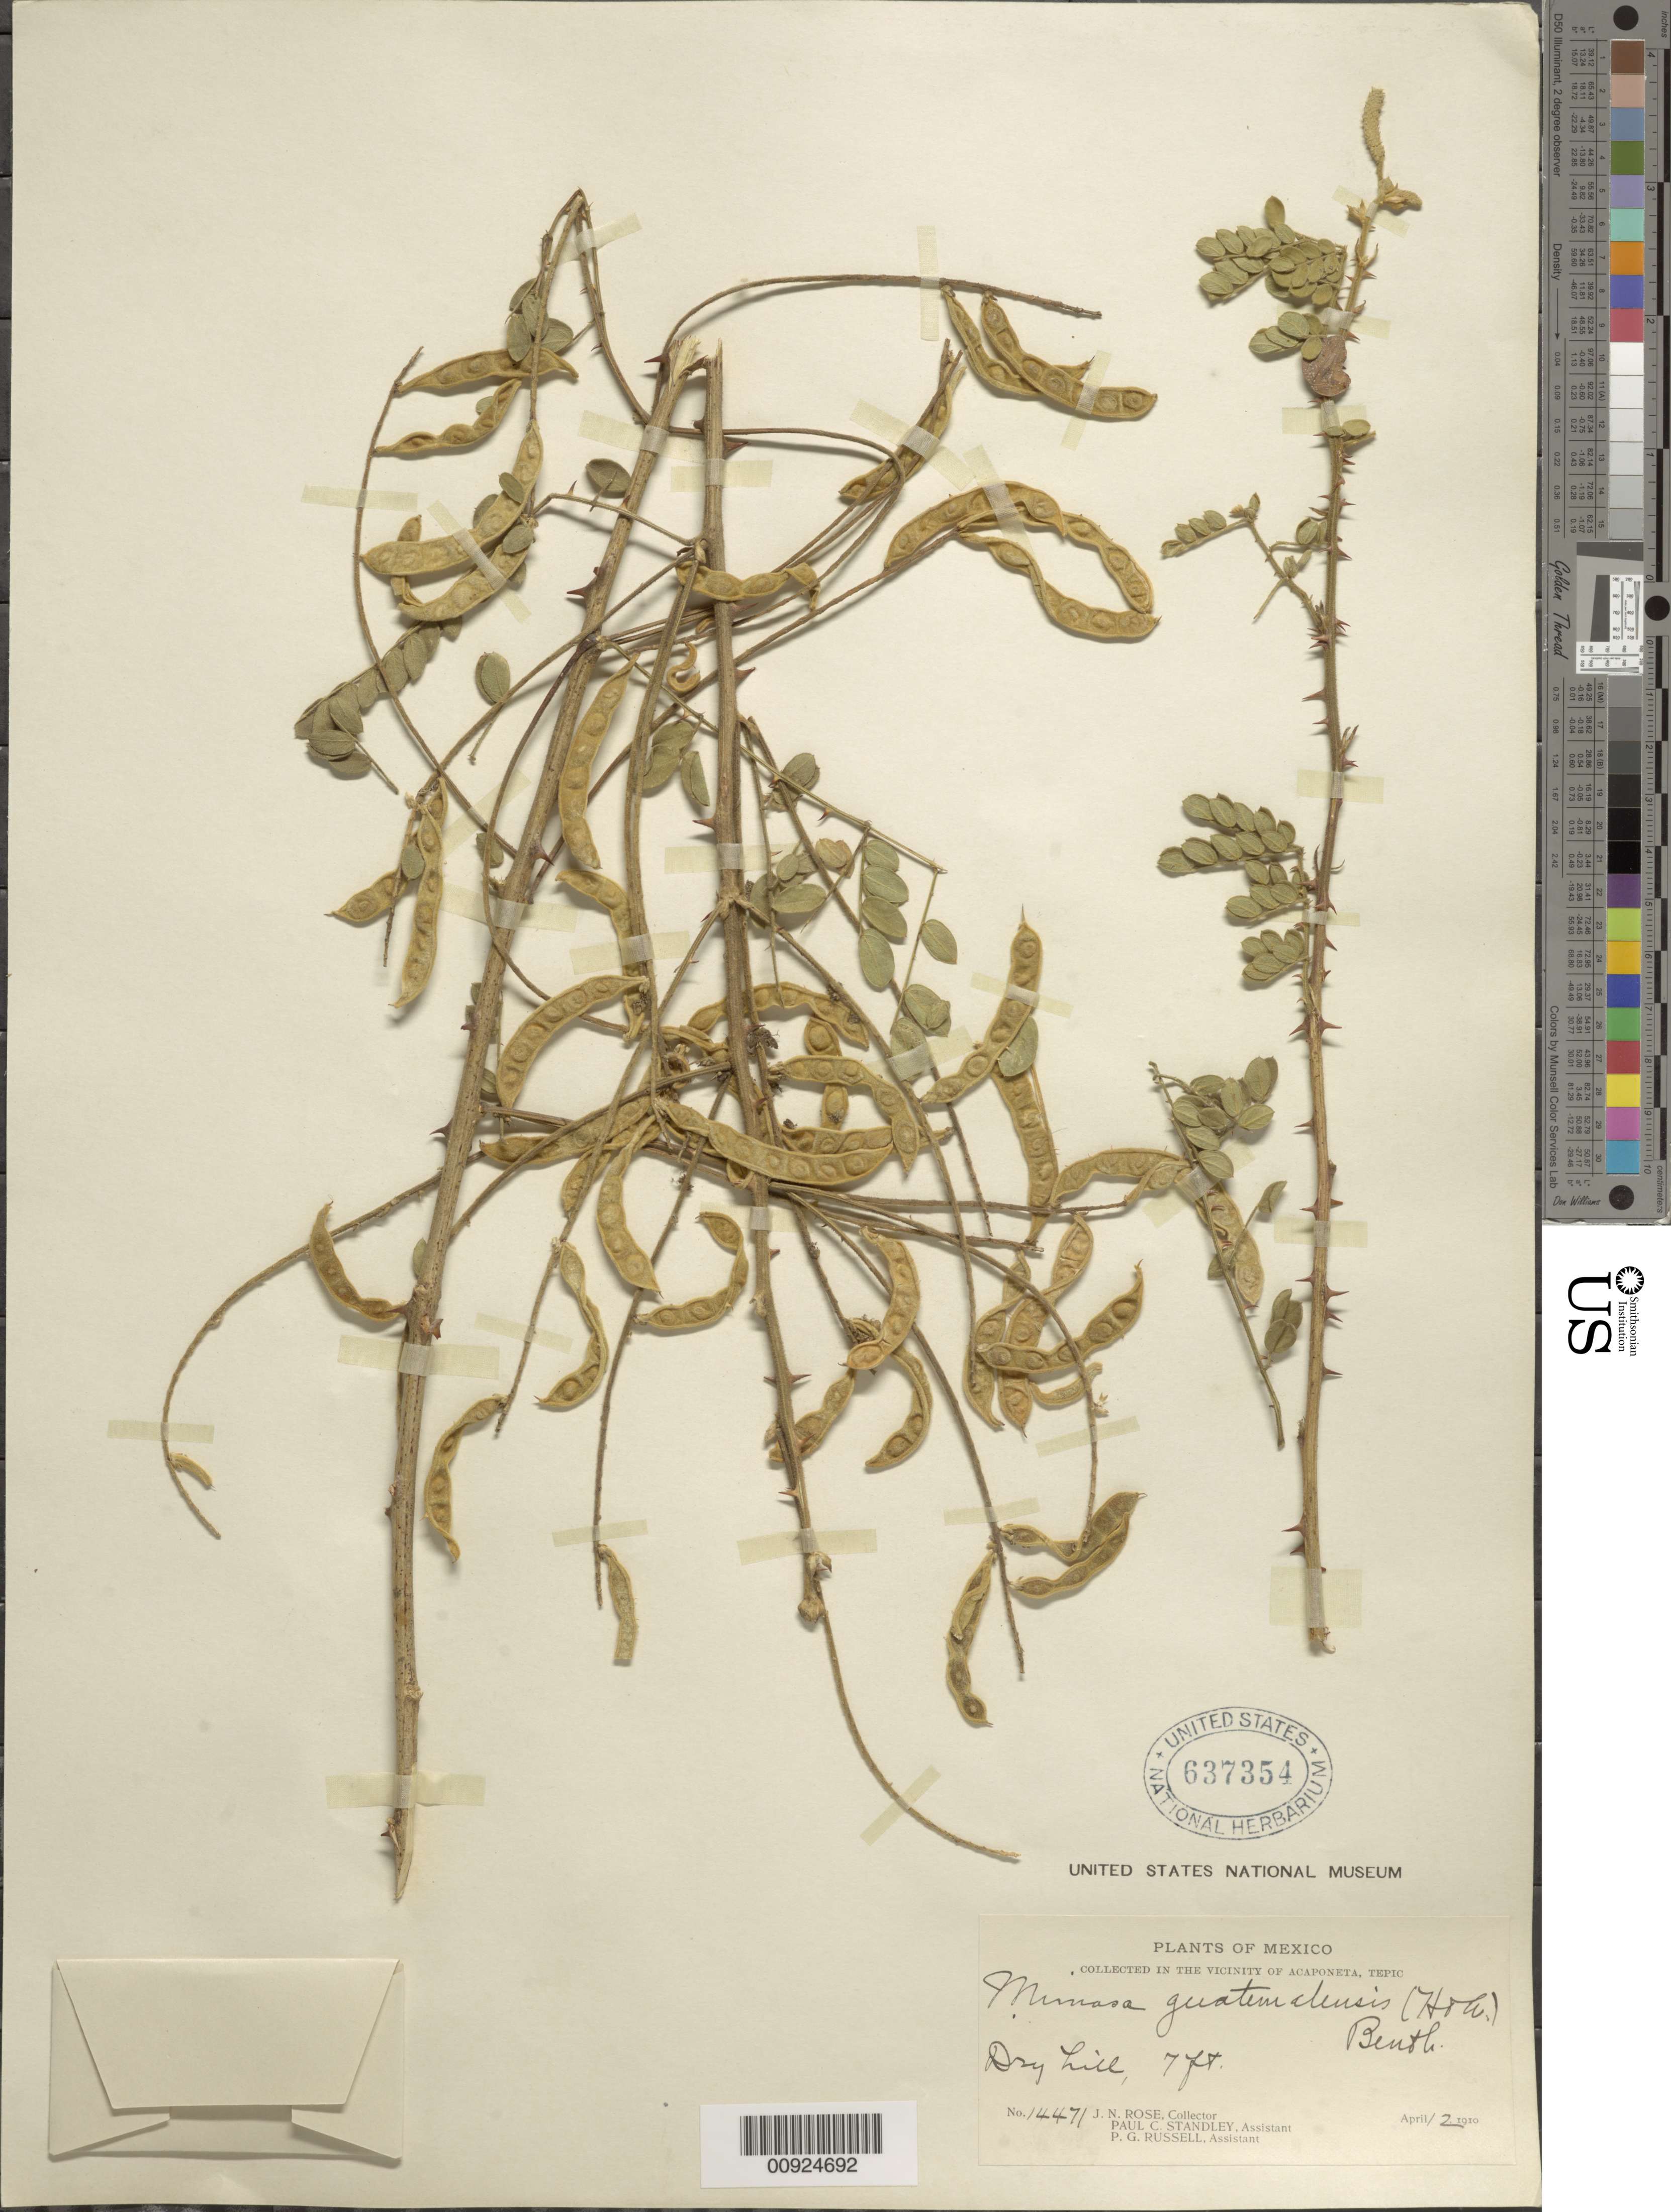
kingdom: Plantae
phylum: Tracheophyta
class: Magnoliopsida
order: Fabales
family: Fabaceae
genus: Mimosa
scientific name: Mimosa guatemalensis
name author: (Hook.) Benth.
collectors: J. N. Rose, P. C. Standley & P. G. Russell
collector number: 14471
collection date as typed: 12 Apr 1910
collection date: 1910-04-12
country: Mexico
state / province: Nayarit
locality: In the vicinity of Acaponeta, Tepic.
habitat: Dry hill.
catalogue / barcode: US 637354